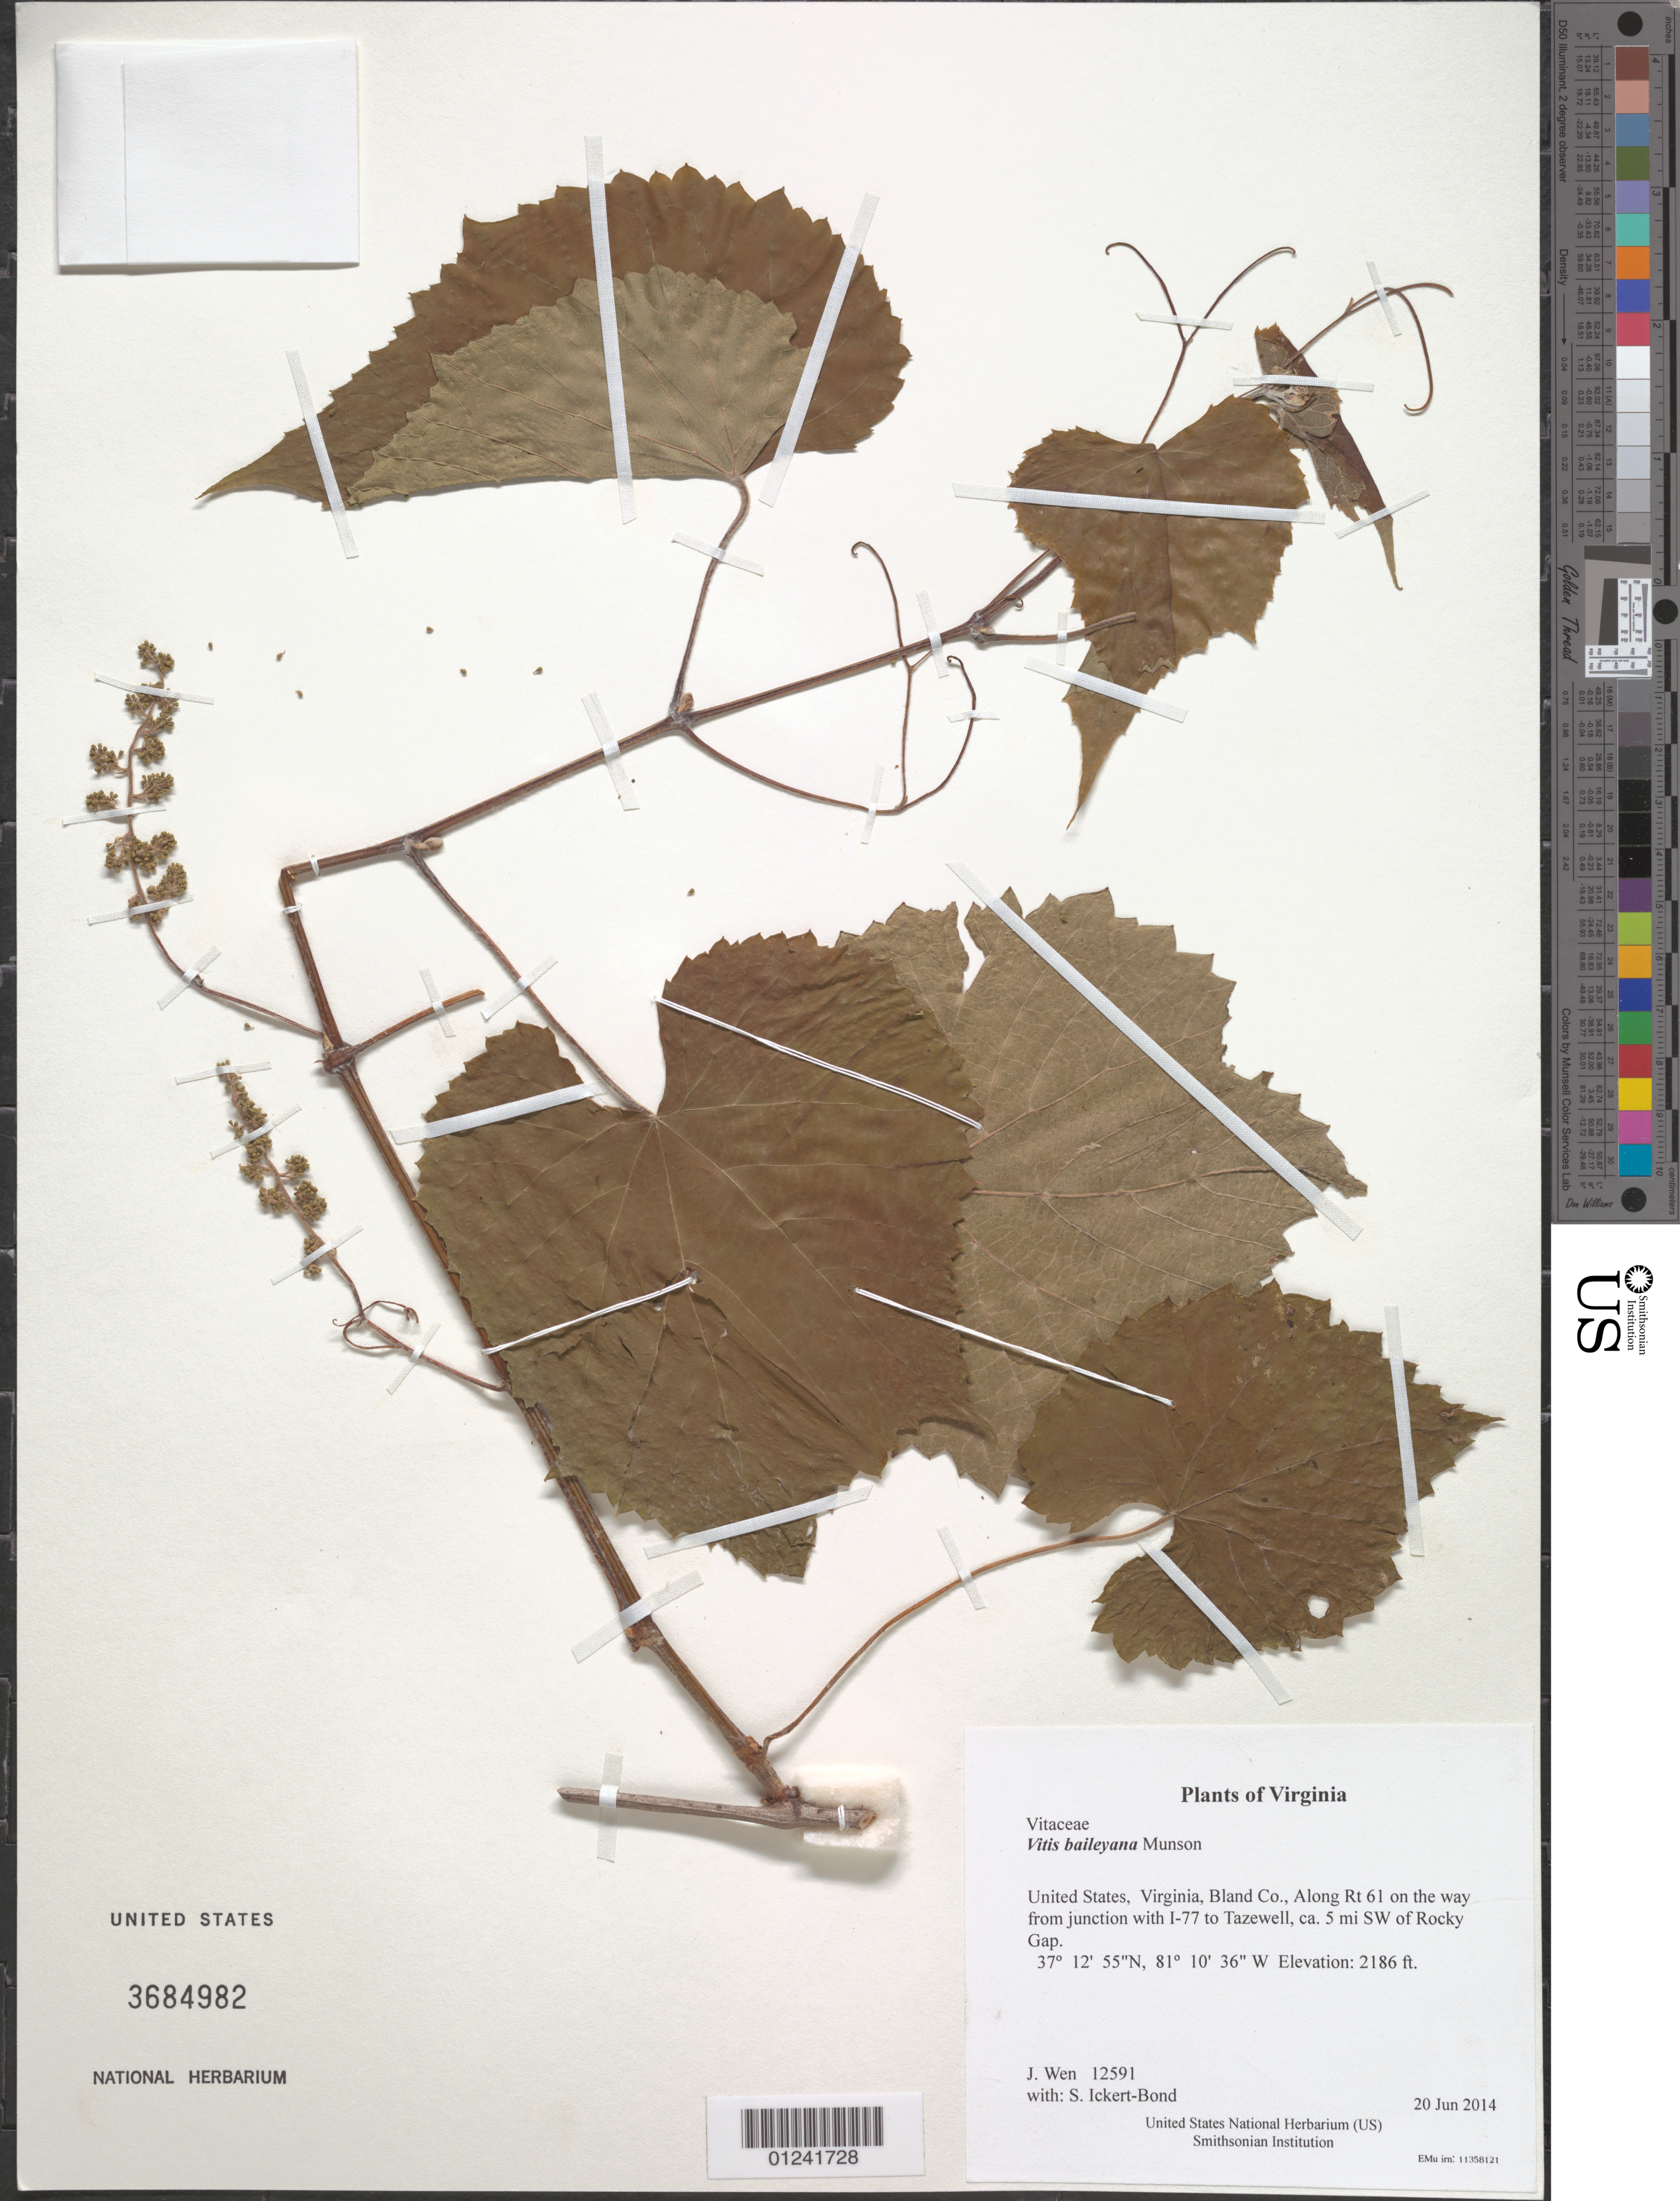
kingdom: Plantae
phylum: Tracheophyta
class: Magnoliopsida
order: Vitales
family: Vitaceae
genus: Vitis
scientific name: Vitis baileyana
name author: Munson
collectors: J. Wen & S. Ickert-Bond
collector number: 12591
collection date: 2014-06-20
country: United States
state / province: Virginia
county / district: Bland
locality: Along Rt 61 on the way from junction with I-77 to Tazewell, ca. 5 mi SW of Rocky Gap.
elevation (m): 666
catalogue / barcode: US 3684982